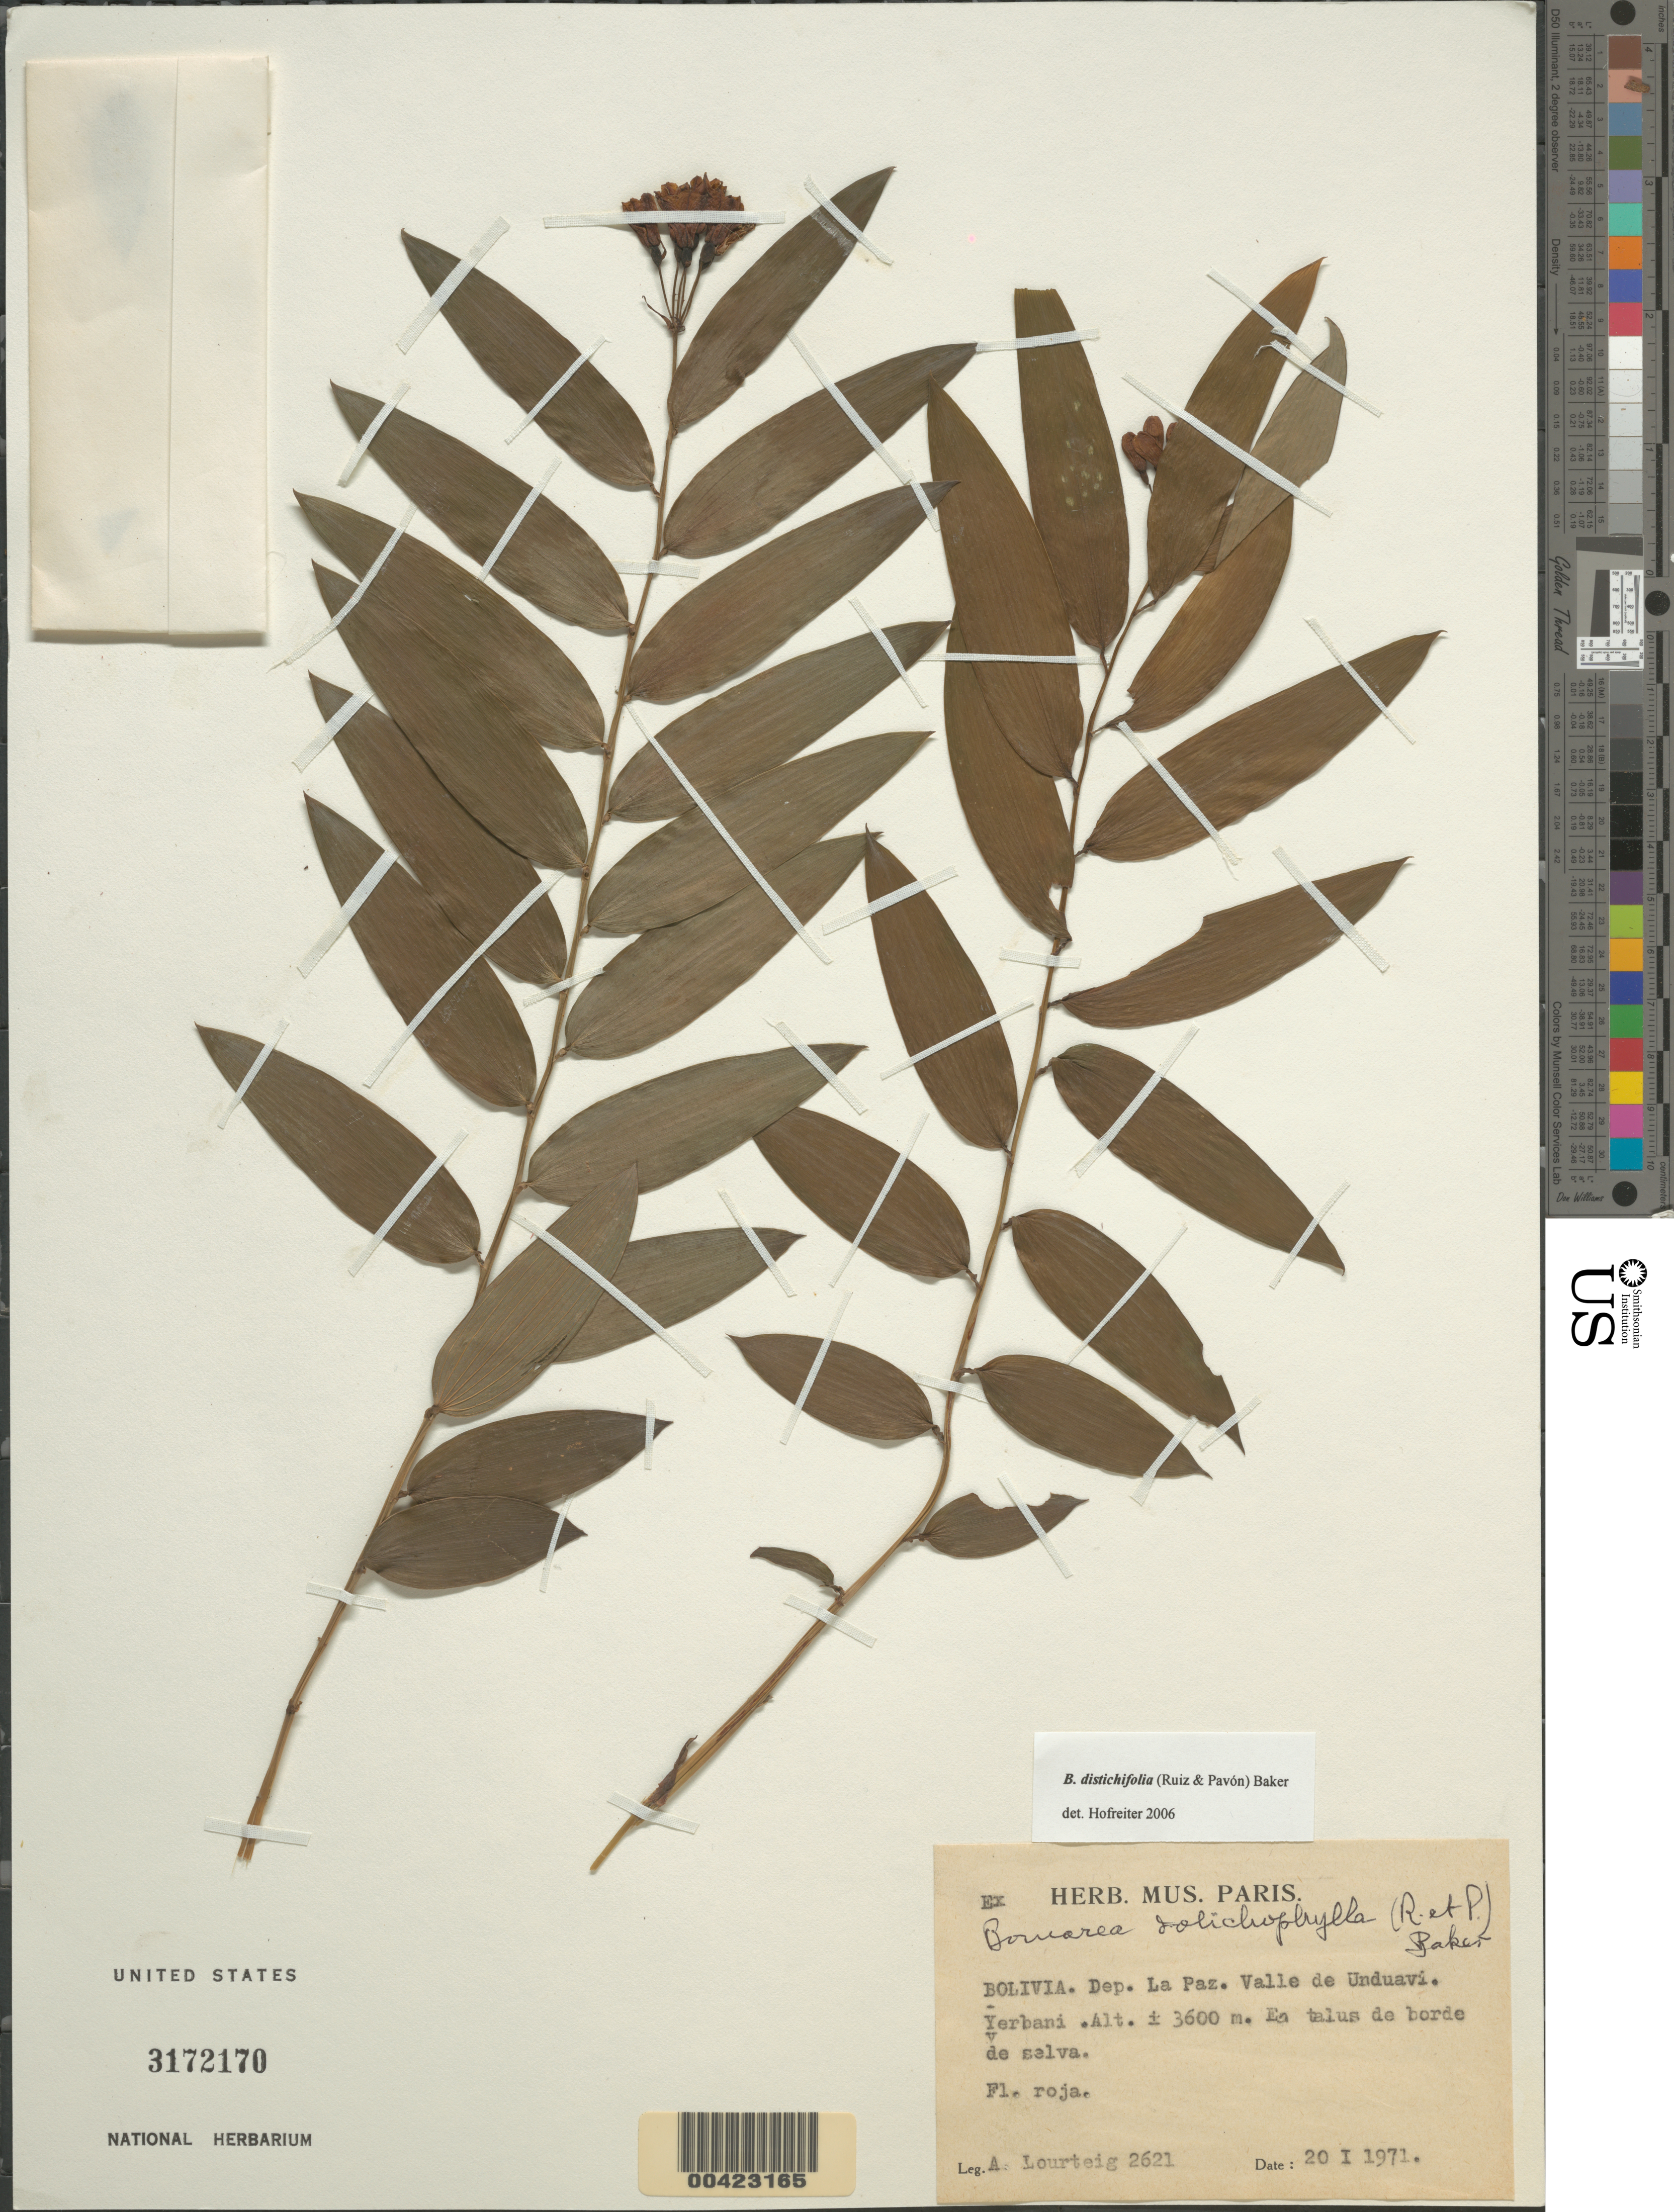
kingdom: Plantae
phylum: Tracheophyta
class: Liliopsida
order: Liliales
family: Alstroemeriaceae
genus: Bomarea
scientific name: Bomarea distichifolia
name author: (Ruiz & Pav.) Baker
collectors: A. Lourteig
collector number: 2621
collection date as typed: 20 Jan 1971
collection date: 1971-01-20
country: Bolivia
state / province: La Paz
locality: Valle de Unduavi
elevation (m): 3600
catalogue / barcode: US 3172170